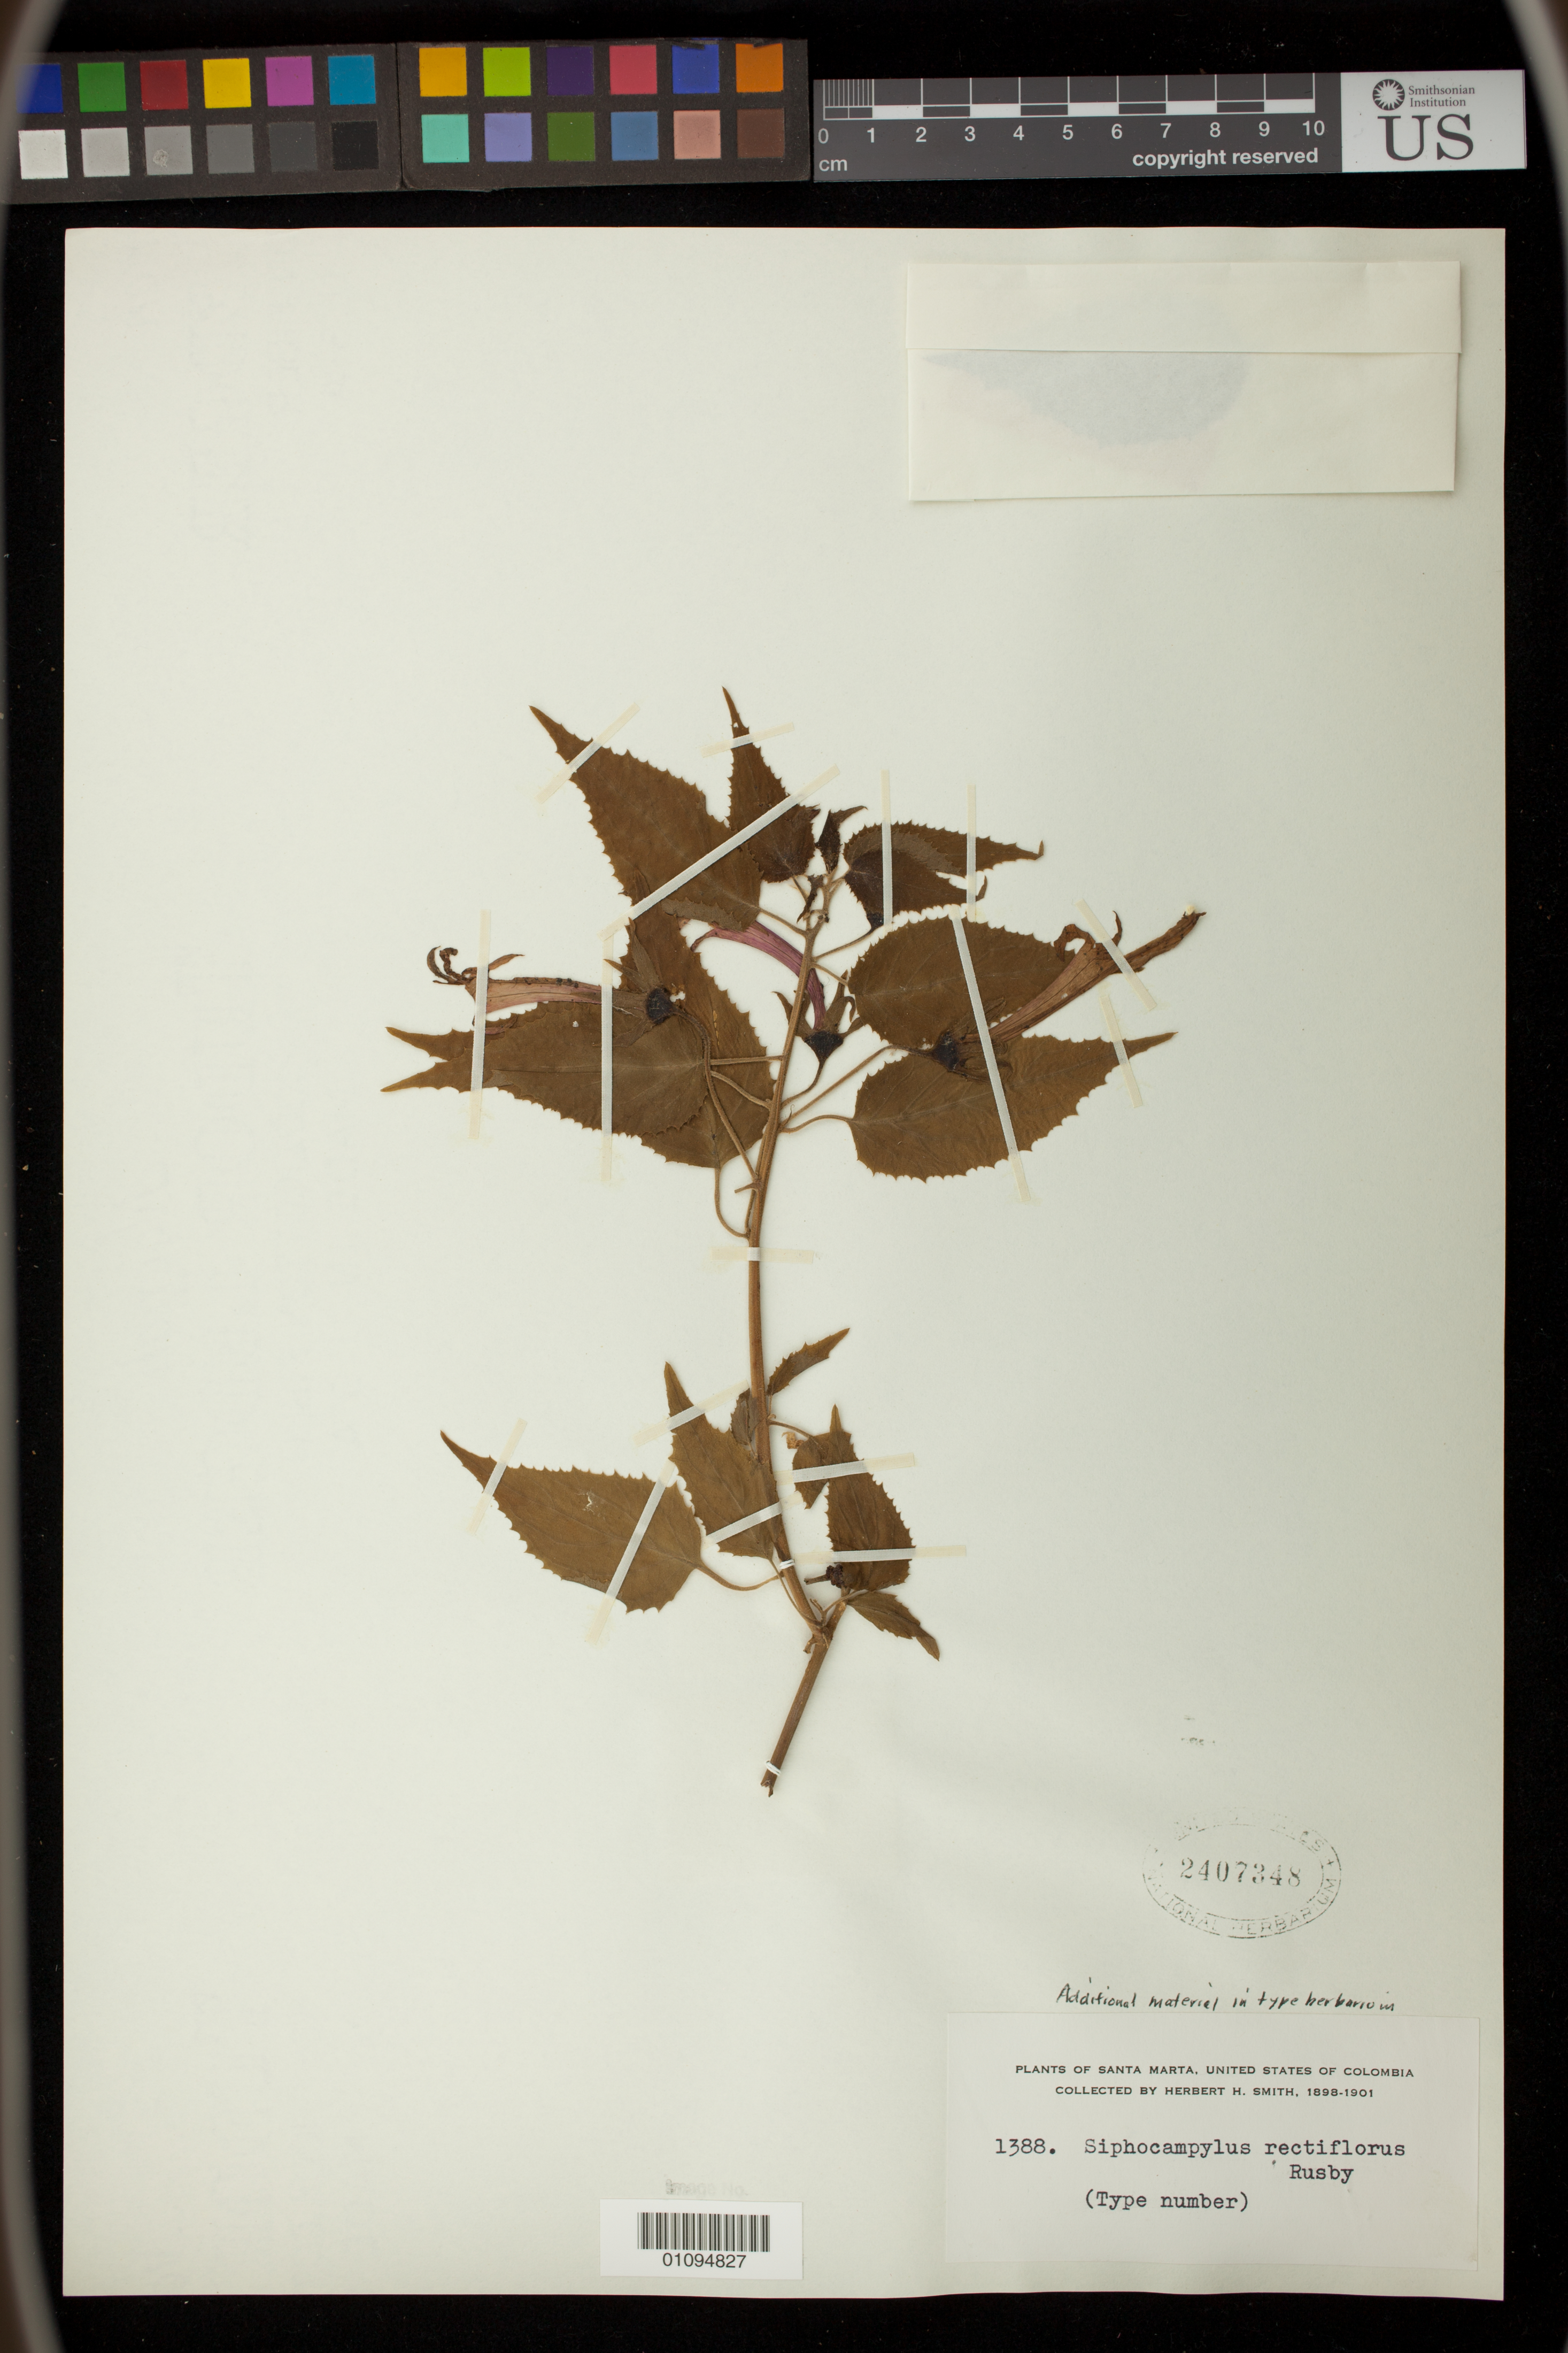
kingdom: Plantae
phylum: Tracheophyta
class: Magnoliopsida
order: Asterales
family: Campanulaceae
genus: Siphocampylus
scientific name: Siphocampylus rectiflorus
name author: Rusby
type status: Isotype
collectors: Herbert H. Smith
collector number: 1388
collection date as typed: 1898 to -- --- 1901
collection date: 1898/1901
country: Colombia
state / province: Magdalena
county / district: Santa Marta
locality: Santa Marta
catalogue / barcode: US 2407348